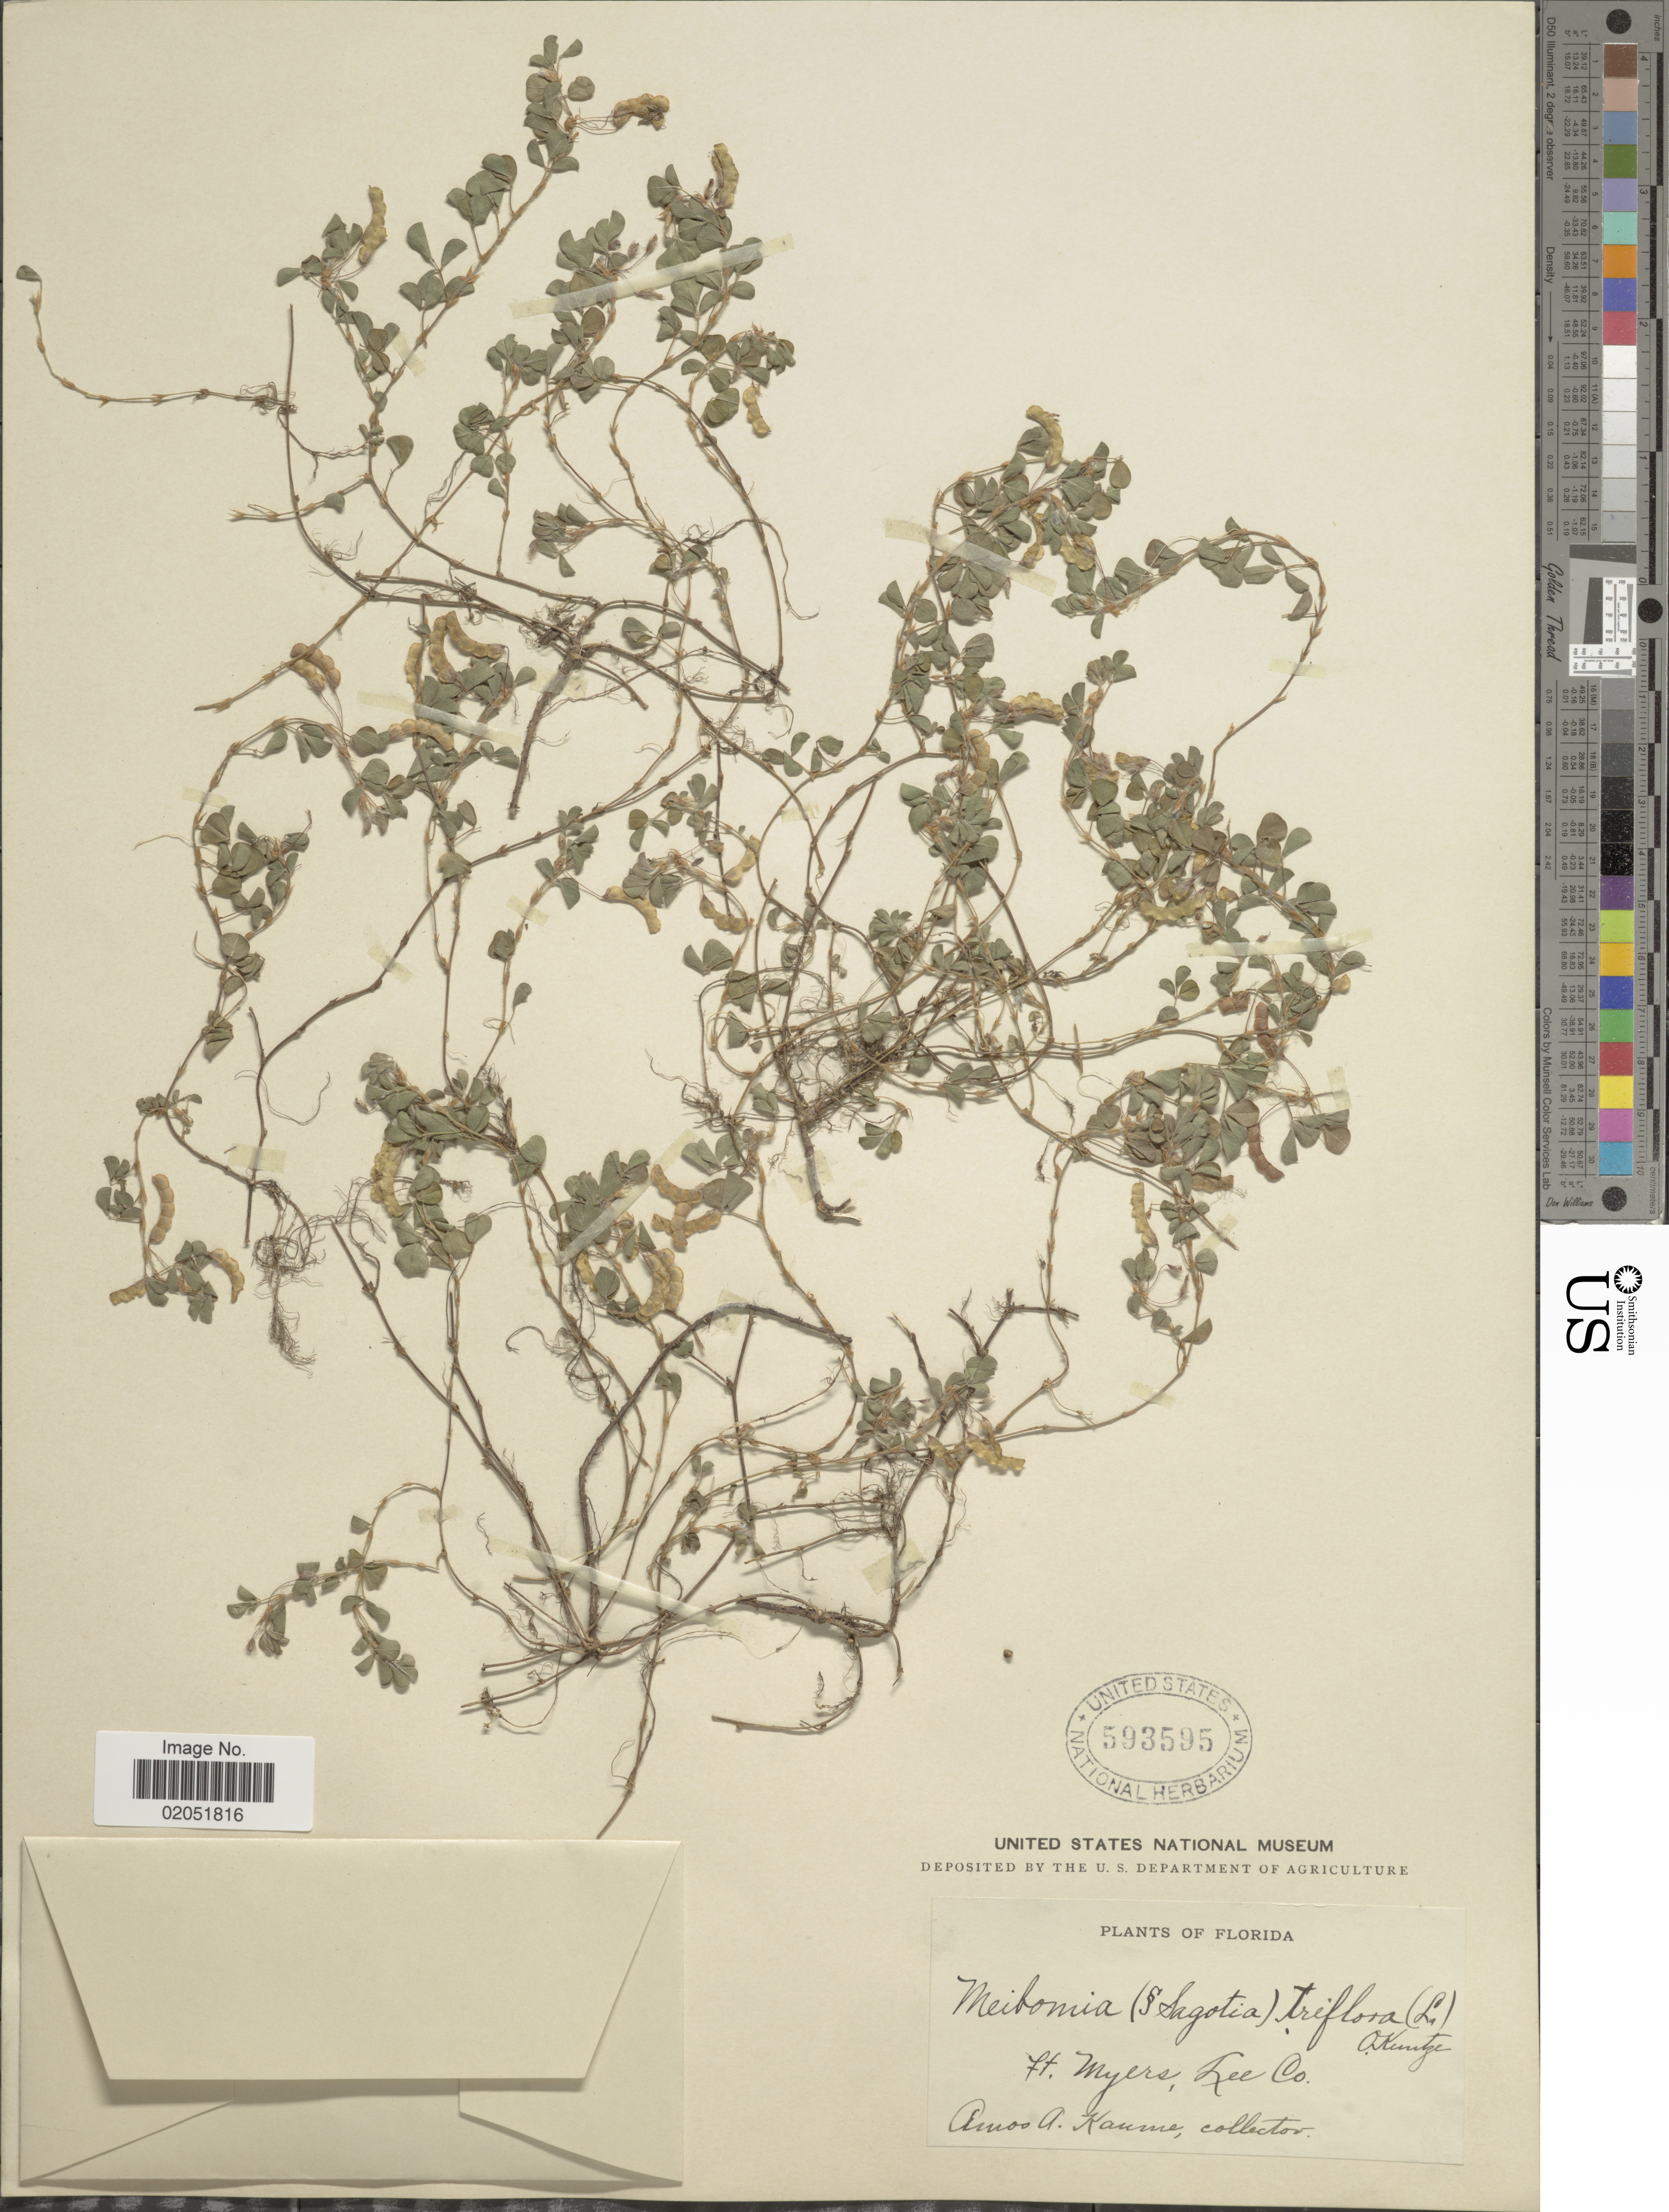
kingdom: Plantae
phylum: Tracheophyta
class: Magnoliopsida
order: Fabales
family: Fabaceae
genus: Grona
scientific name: Grona triflora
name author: (L.) H. Ohashi & K. Ohashi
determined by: Strong, Mark T., (BOT), Smithsonian Institution - National Museum of Natural History (UNITED STATES)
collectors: A. Kaume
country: United States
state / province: Florida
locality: Florida, St. Myers, Lee Co.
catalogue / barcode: US 593595